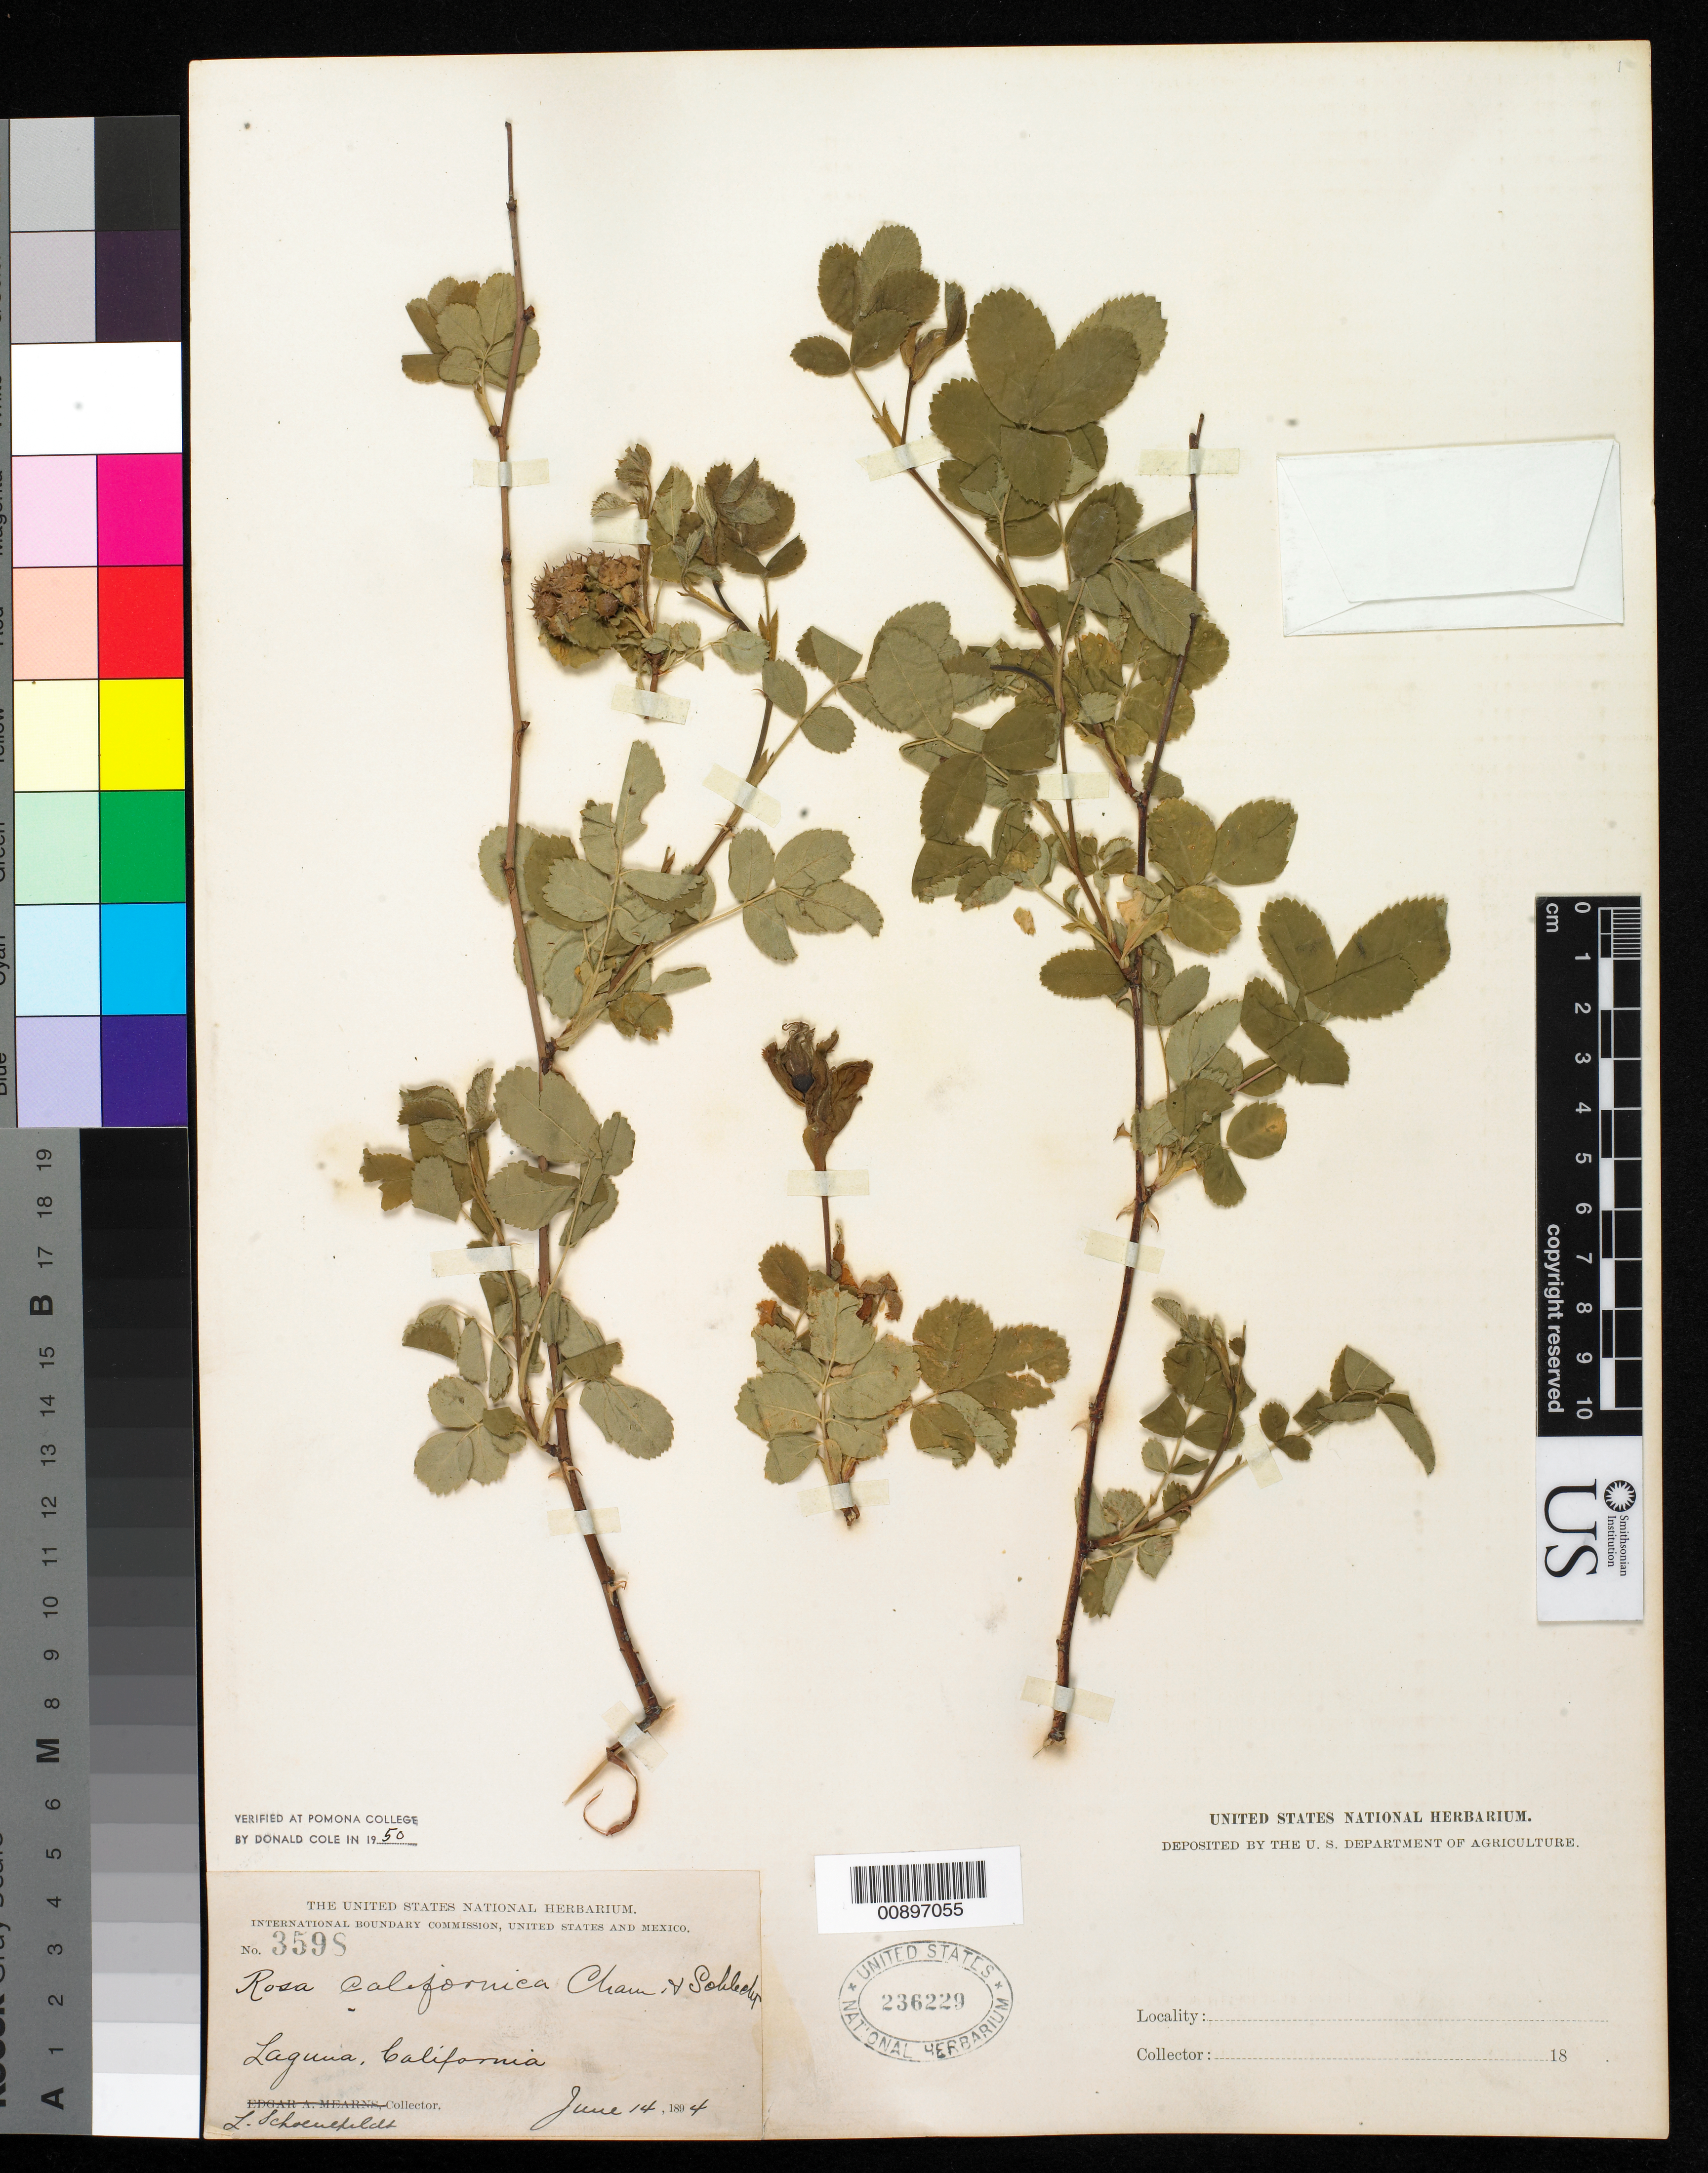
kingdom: Plantae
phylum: Tracheophyta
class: Magnoliopsida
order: Rosales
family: Rosaceae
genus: Rosa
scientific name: Rosa californica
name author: Cham. & Schltdl.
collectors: L. Schoenfeldt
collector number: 3598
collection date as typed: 14 Jun 1894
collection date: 1894-06-14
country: United States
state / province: California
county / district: Orange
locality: Laguna, California.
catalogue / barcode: US 236229